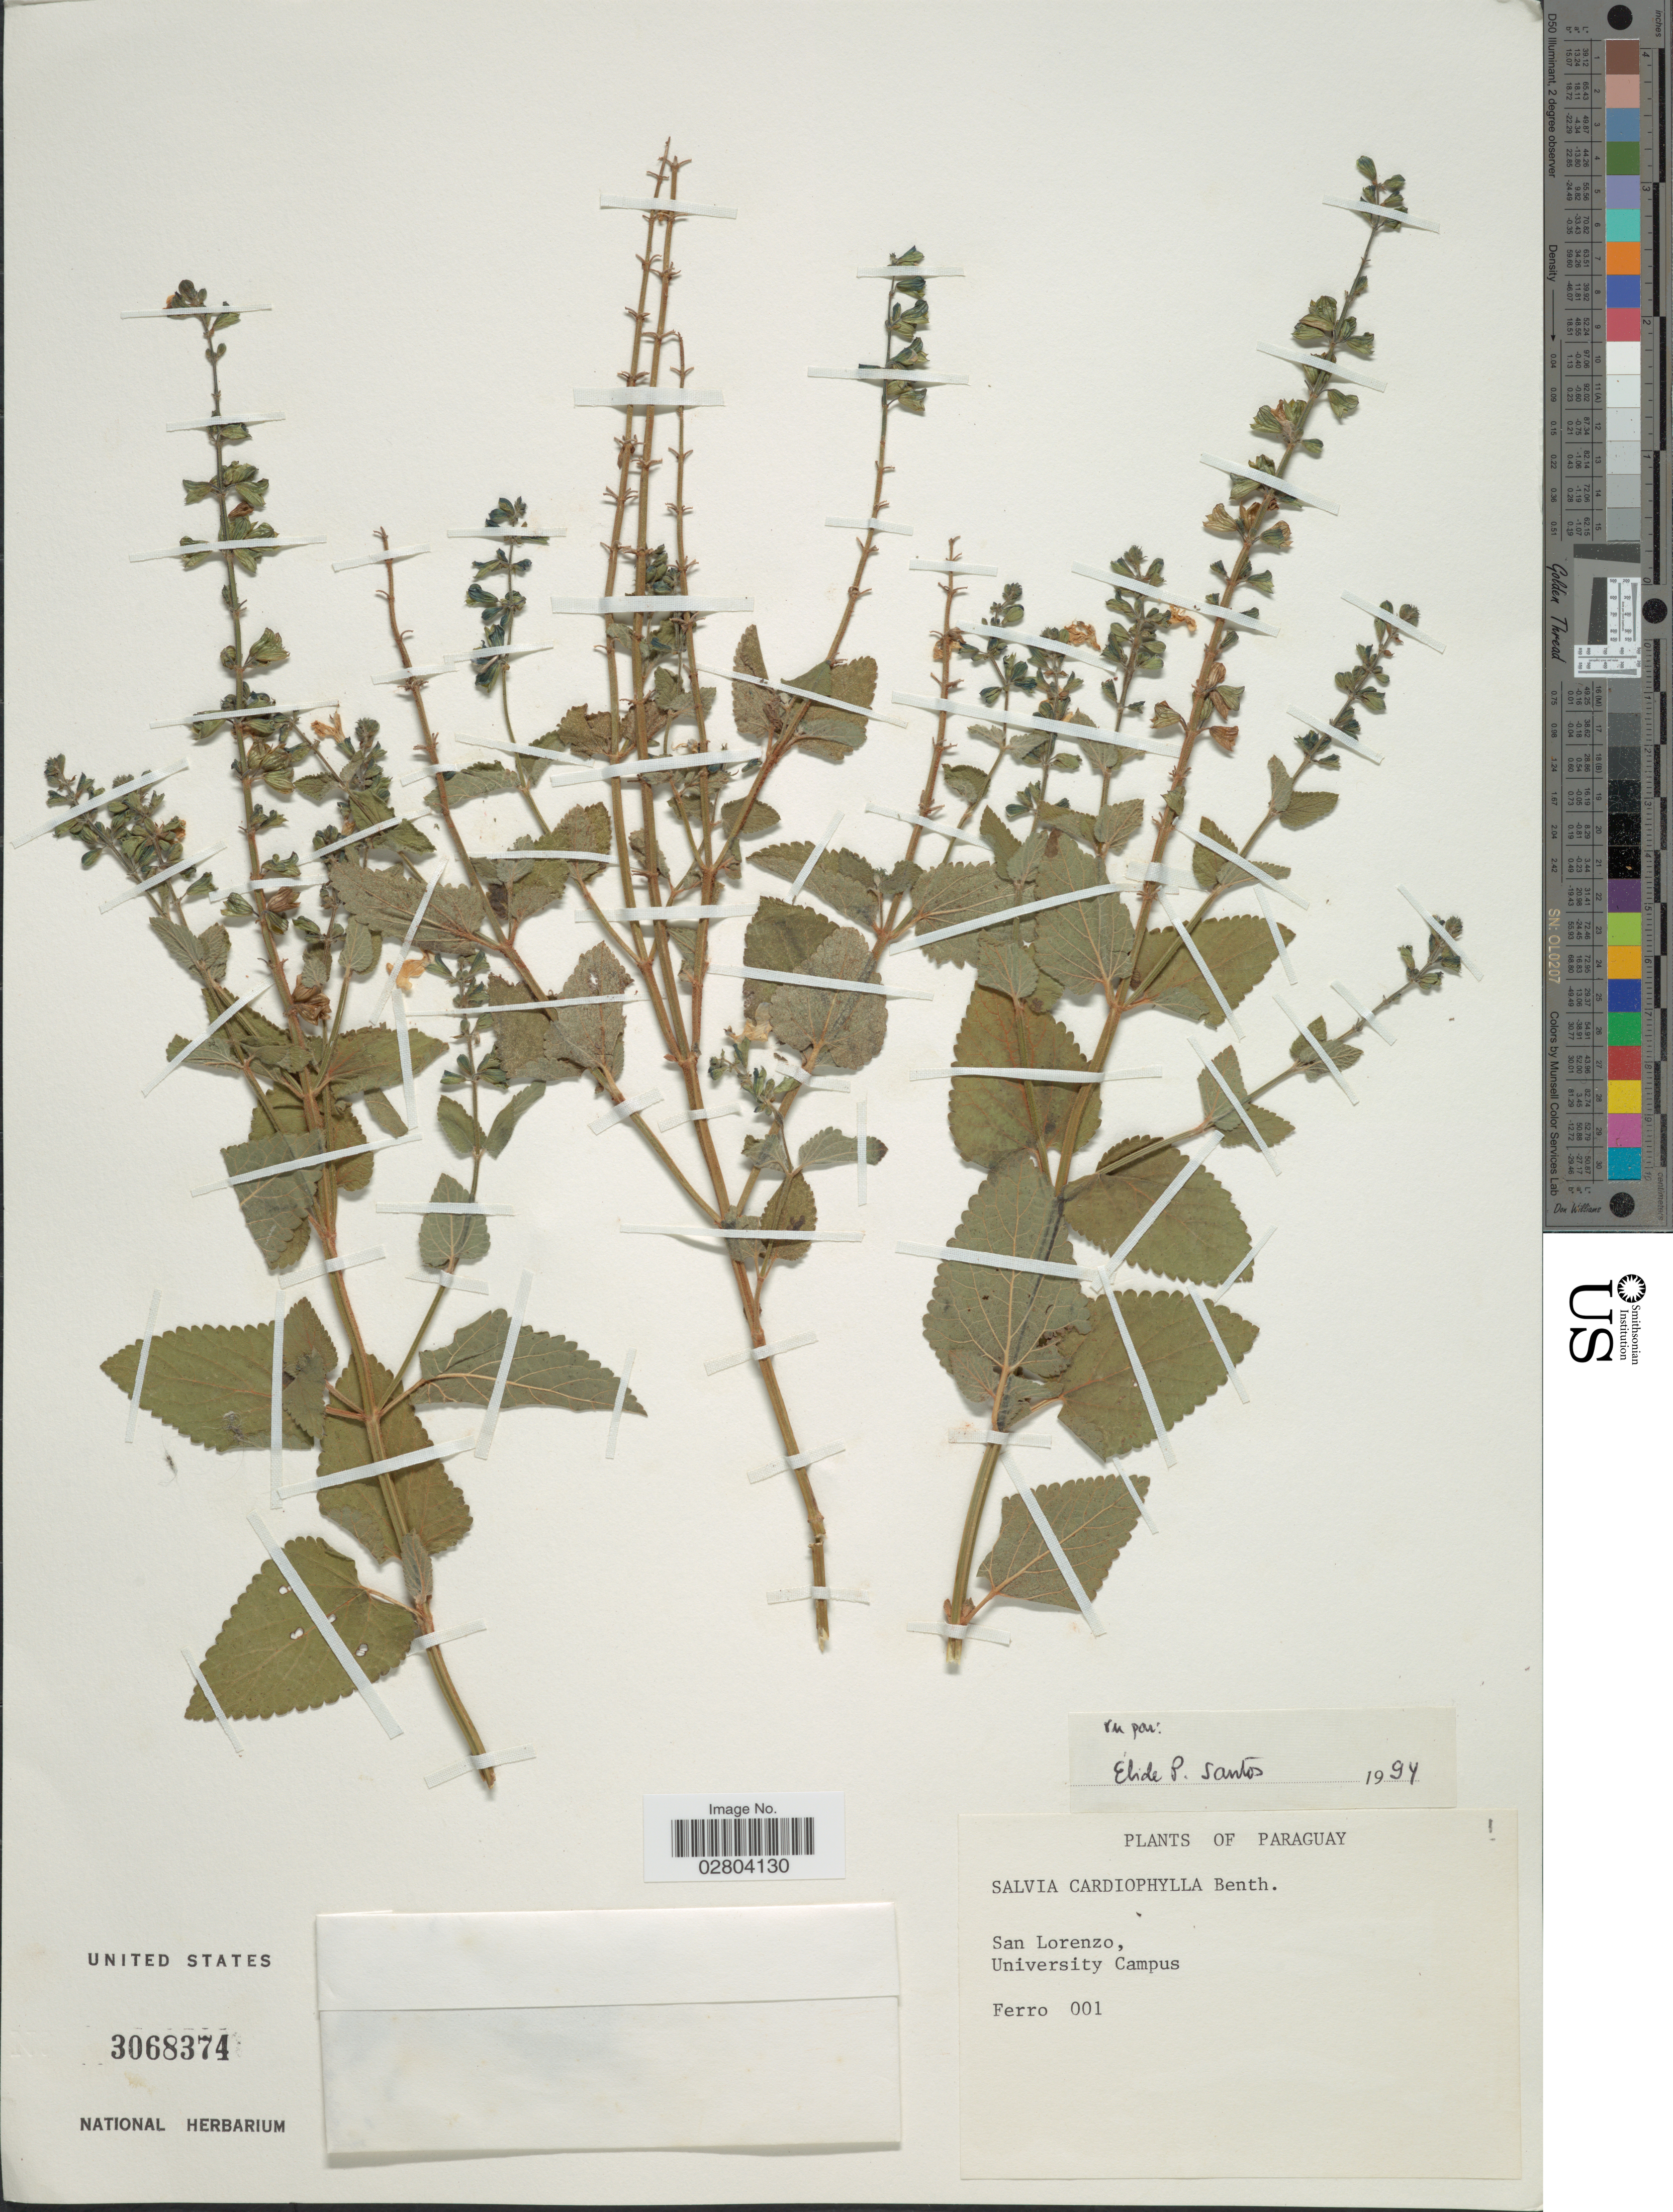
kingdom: Plantae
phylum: Tracheophyta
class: Magnoliopsida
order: Lamiales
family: Lamiaceae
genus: Salvia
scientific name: Salvia cardiophylla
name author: Benth.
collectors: Ferro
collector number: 001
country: Paraguay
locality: San Lorenzo, University Campus.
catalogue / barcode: US 3068374